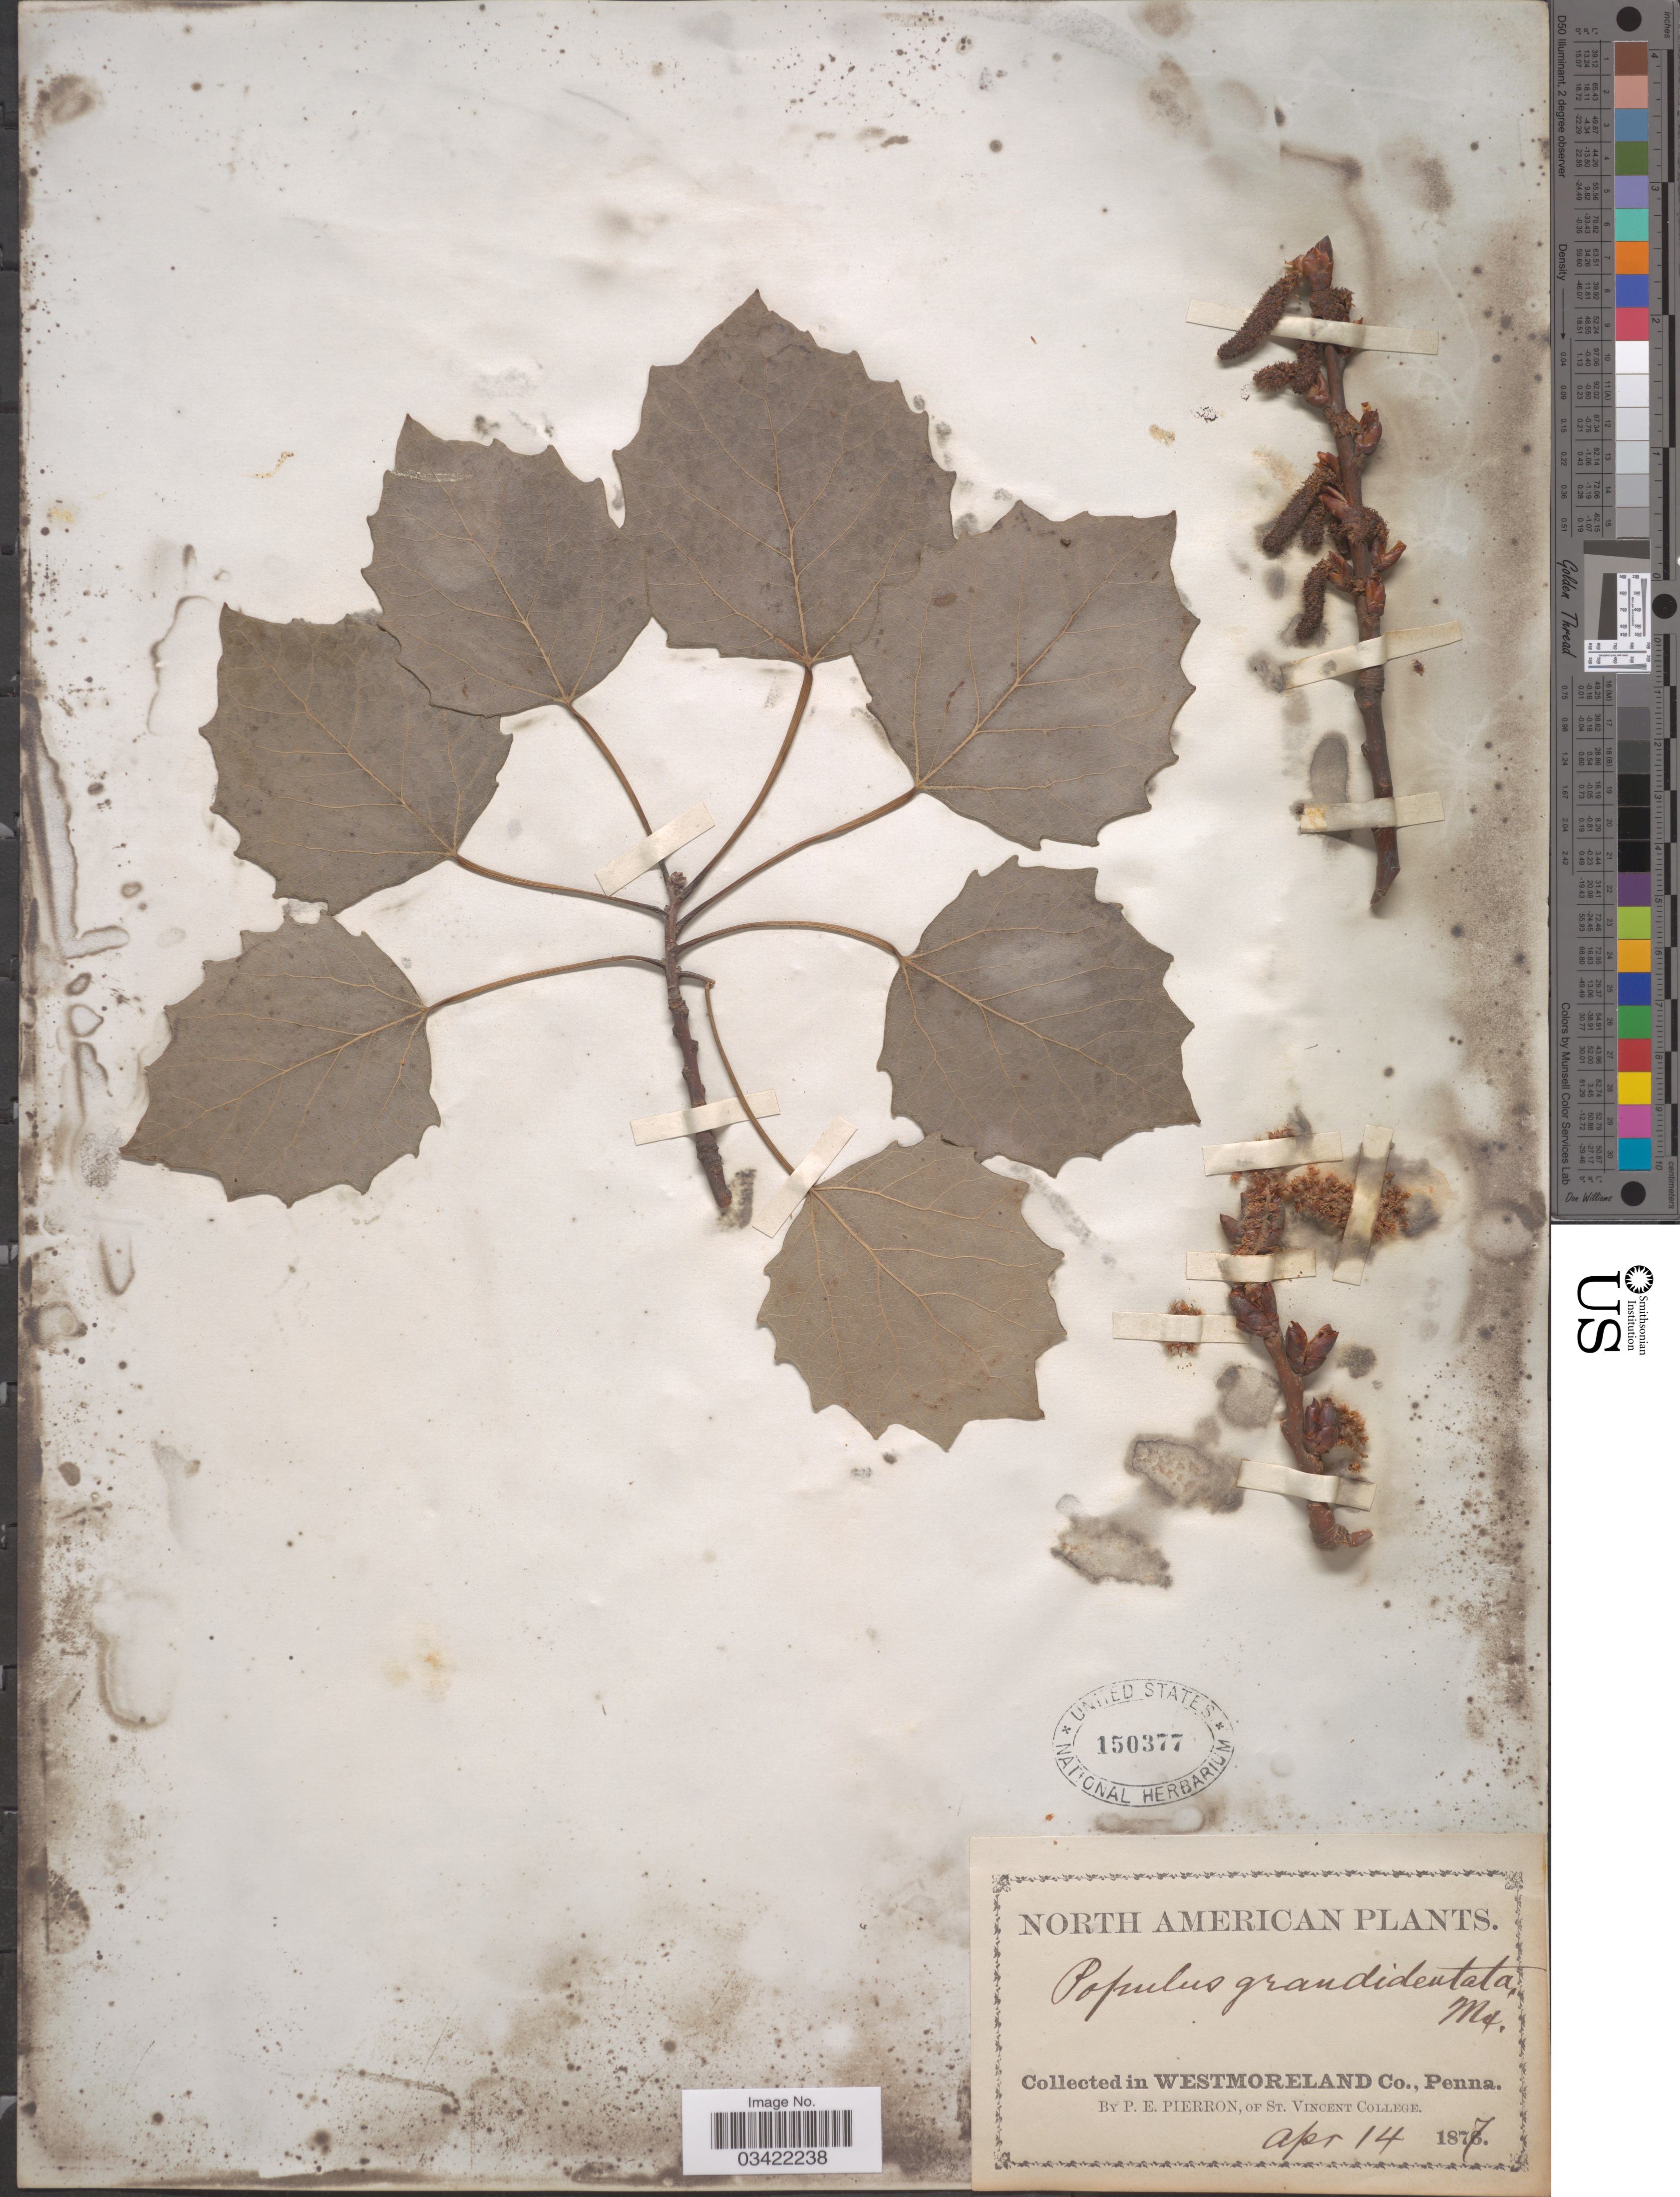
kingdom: Plantae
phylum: Tracheophyta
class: Magnoliopsida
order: Malpighiales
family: Salicaceae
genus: Populus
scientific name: Populus grandidentata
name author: Michx.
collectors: P. Pierron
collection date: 1877-04-14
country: United States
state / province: Pennsylvania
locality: In Westmoreland Co.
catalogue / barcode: US 150377